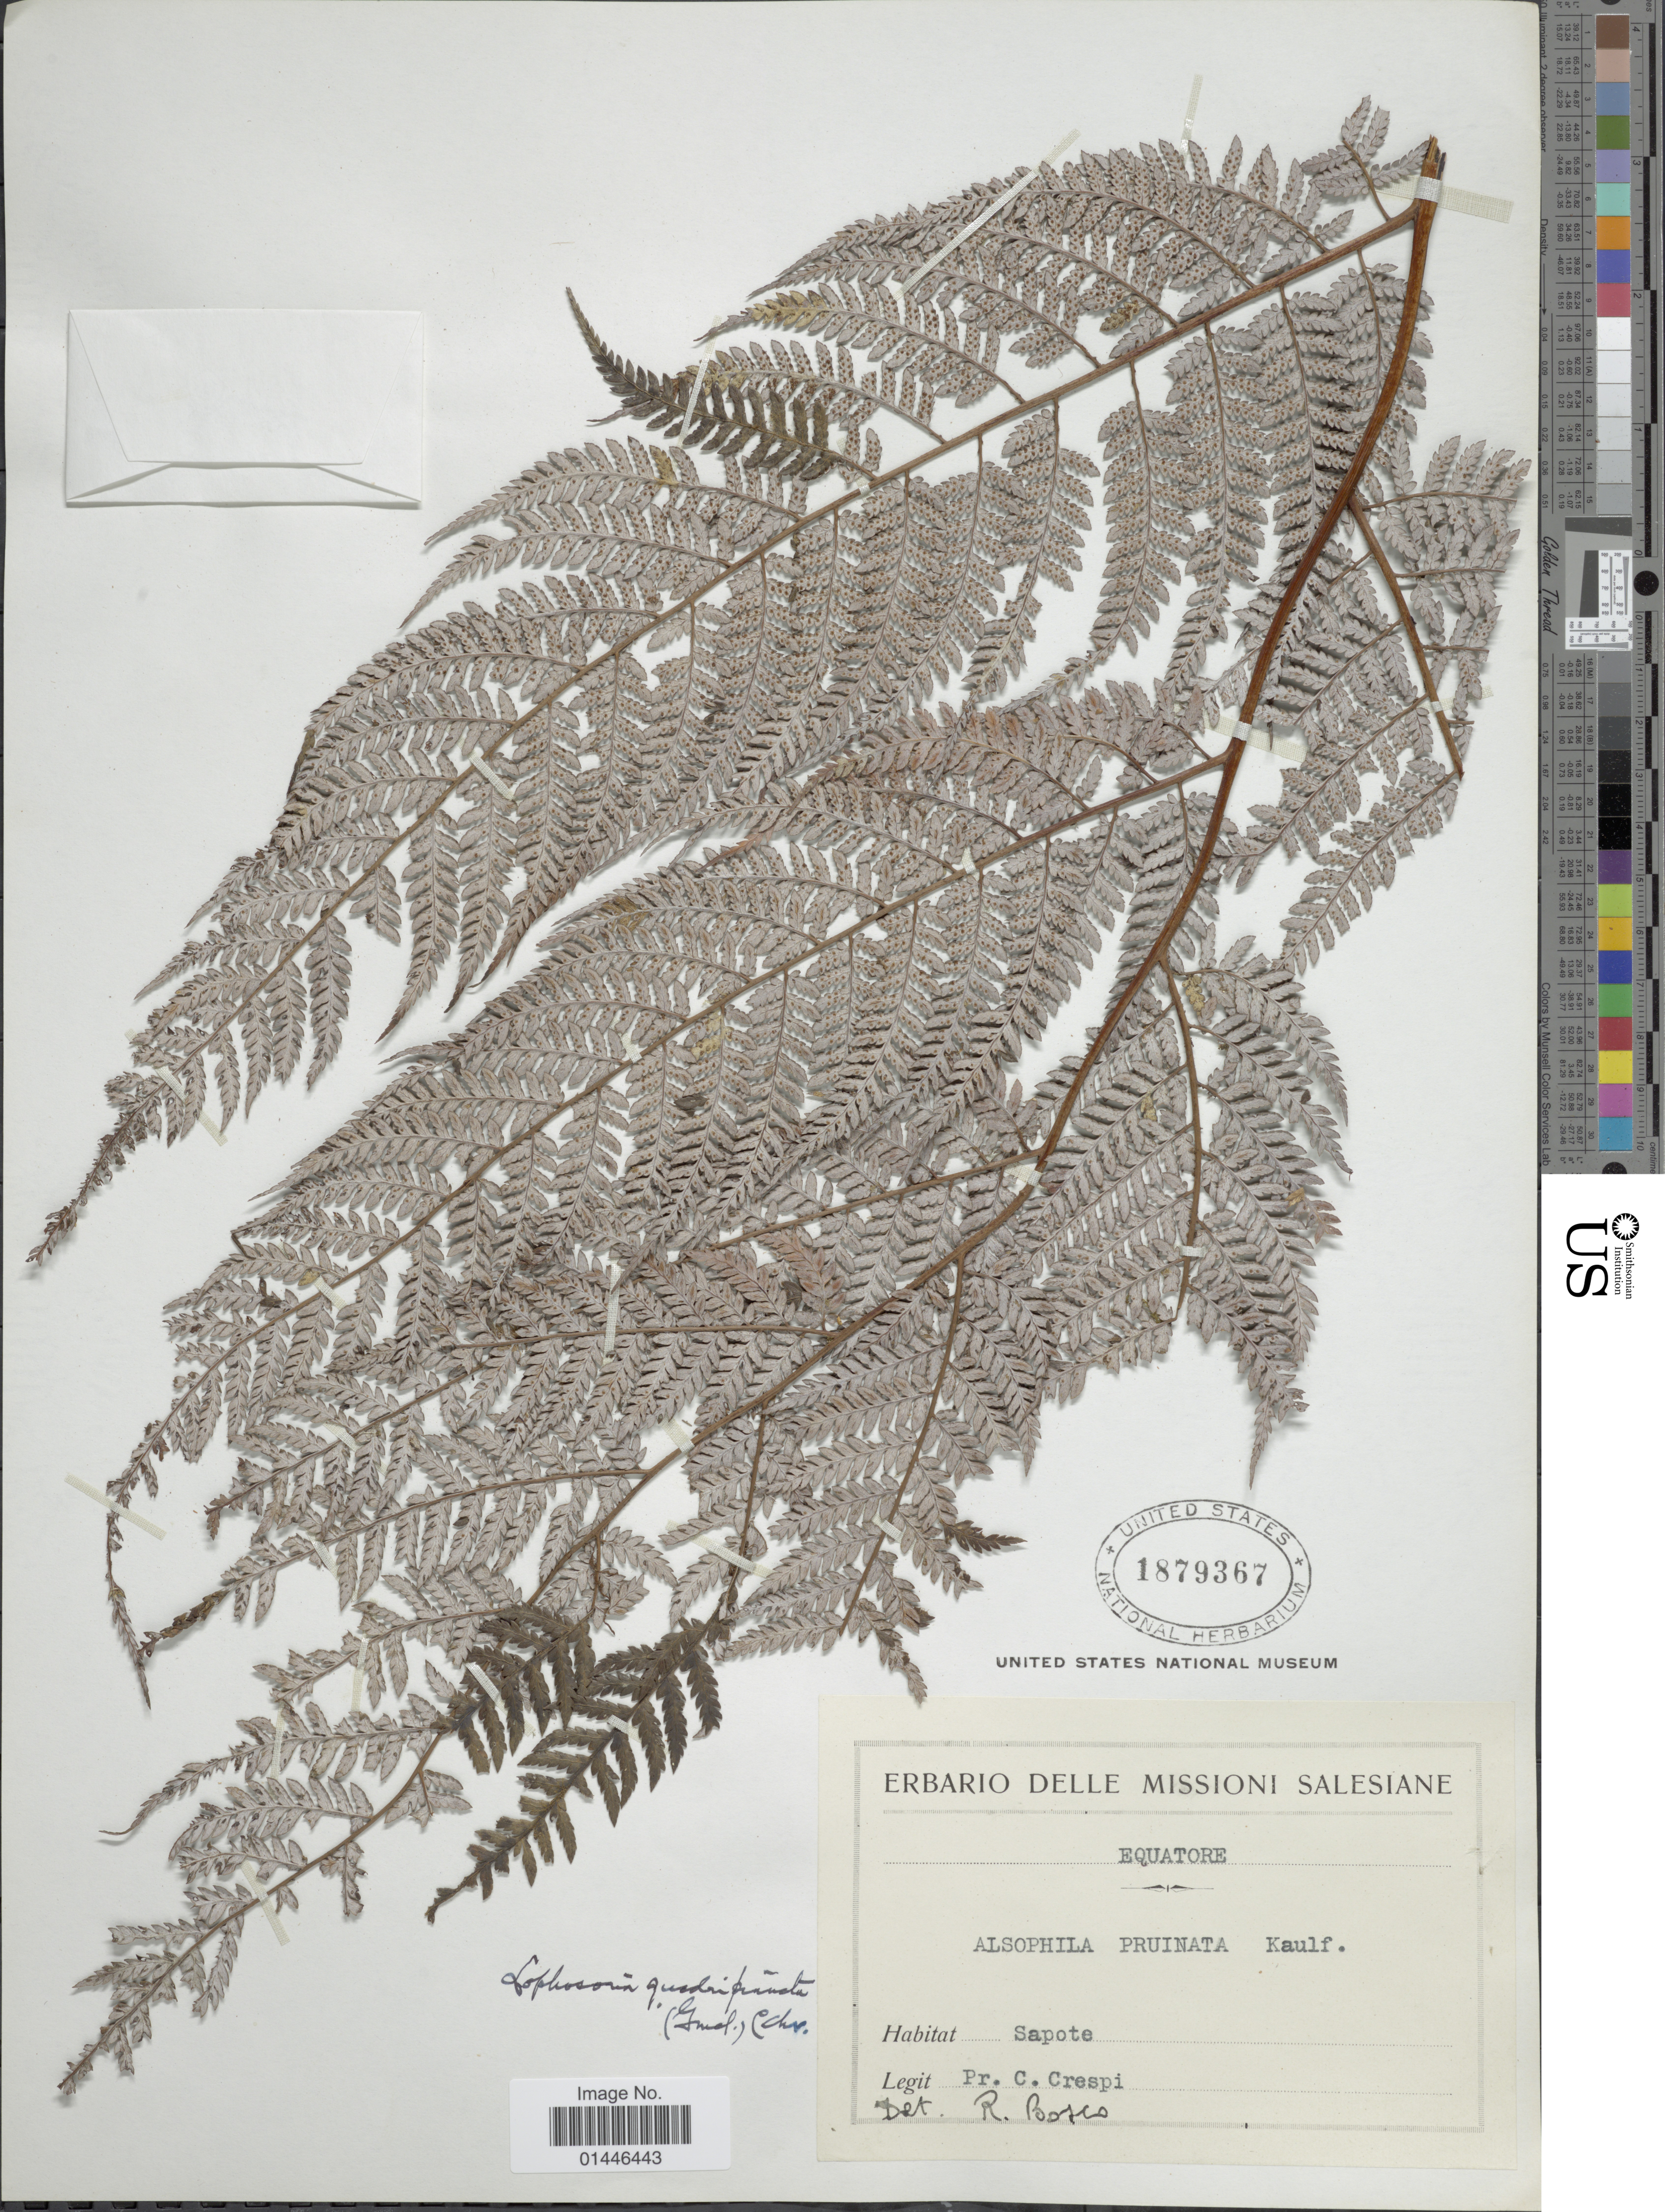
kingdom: Plantae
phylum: Tracheophyta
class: Polypodiopsida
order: Cyatheales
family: Dicksoniaceae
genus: Lophosoria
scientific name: Lophosoria quadripinnata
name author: (J.F. Gmel.) C. Chr.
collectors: C. Crespi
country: Ecuador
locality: Sapote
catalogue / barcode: US 1879367